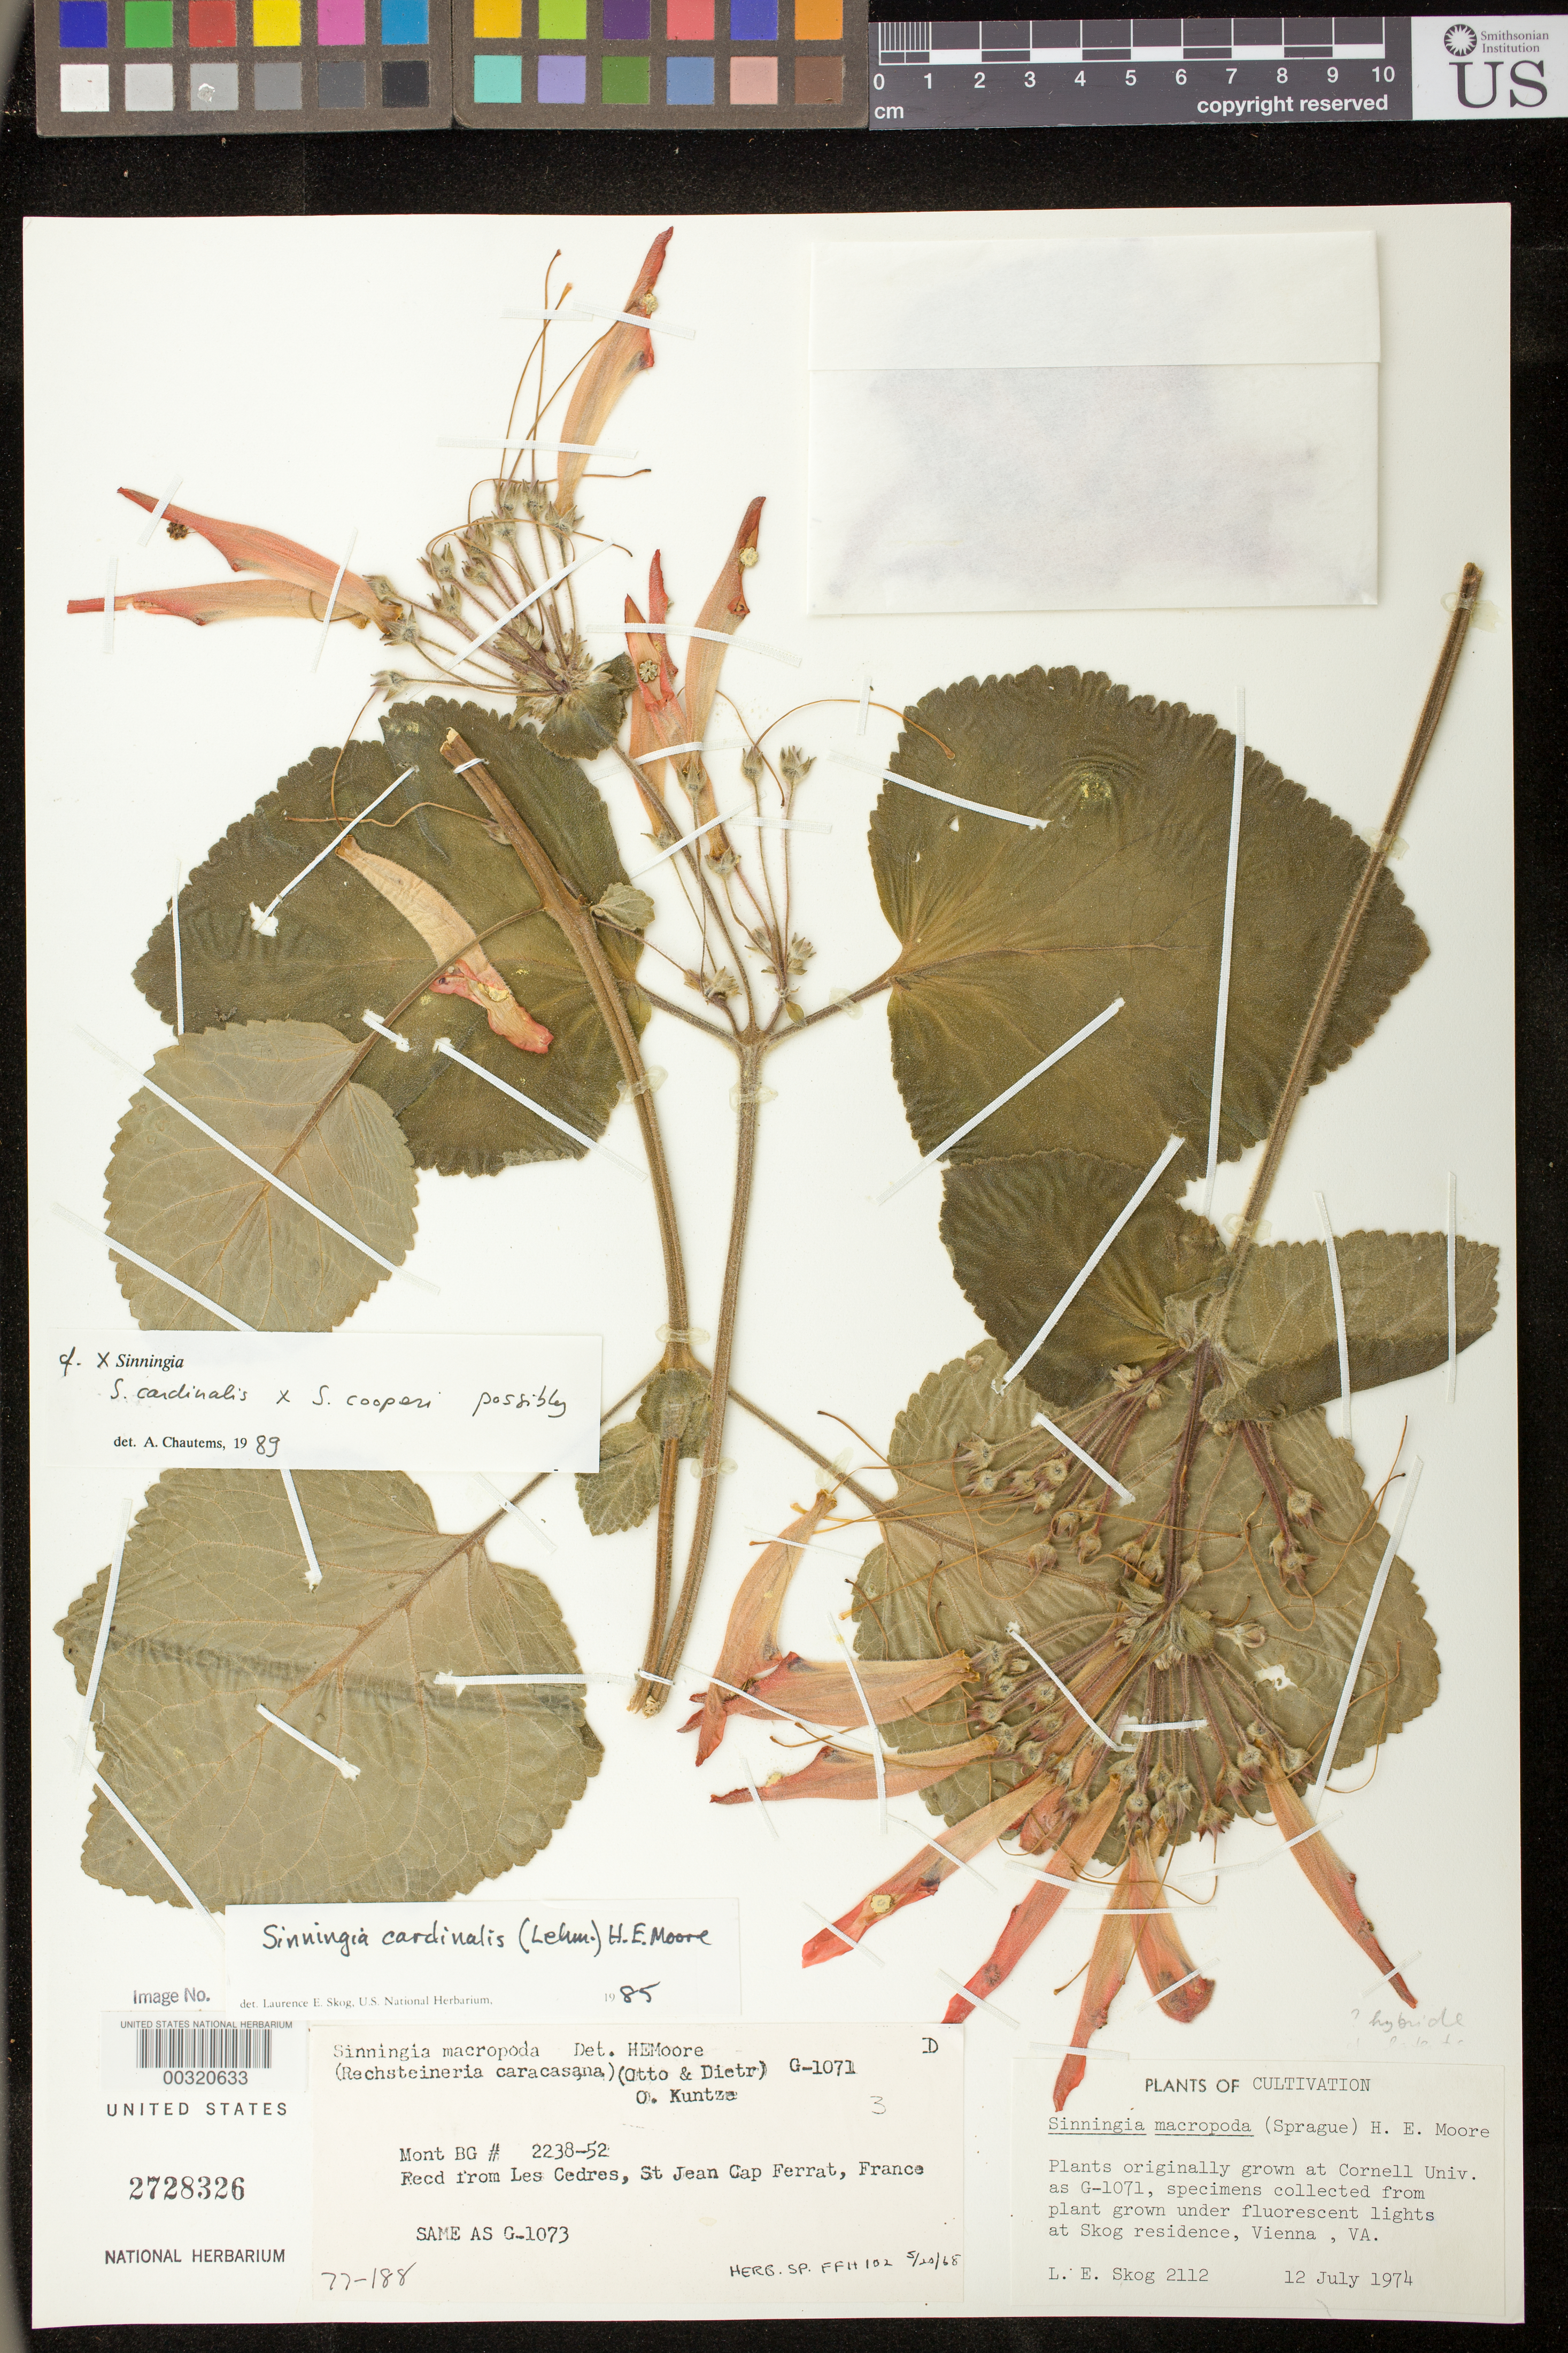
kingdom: Plantae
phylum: Tracheophyta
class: Magnoliopsida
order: Lamiales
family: Gesneriaceae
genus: Sinningia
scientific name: Sinningia cardinalis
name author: (Lehm.) H.E. Moore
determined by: Chautems, A. P.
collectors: L. E. Skog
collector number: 2112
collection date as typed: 12 Jul 1974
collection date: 1974-07-12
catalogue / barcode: US 2728326